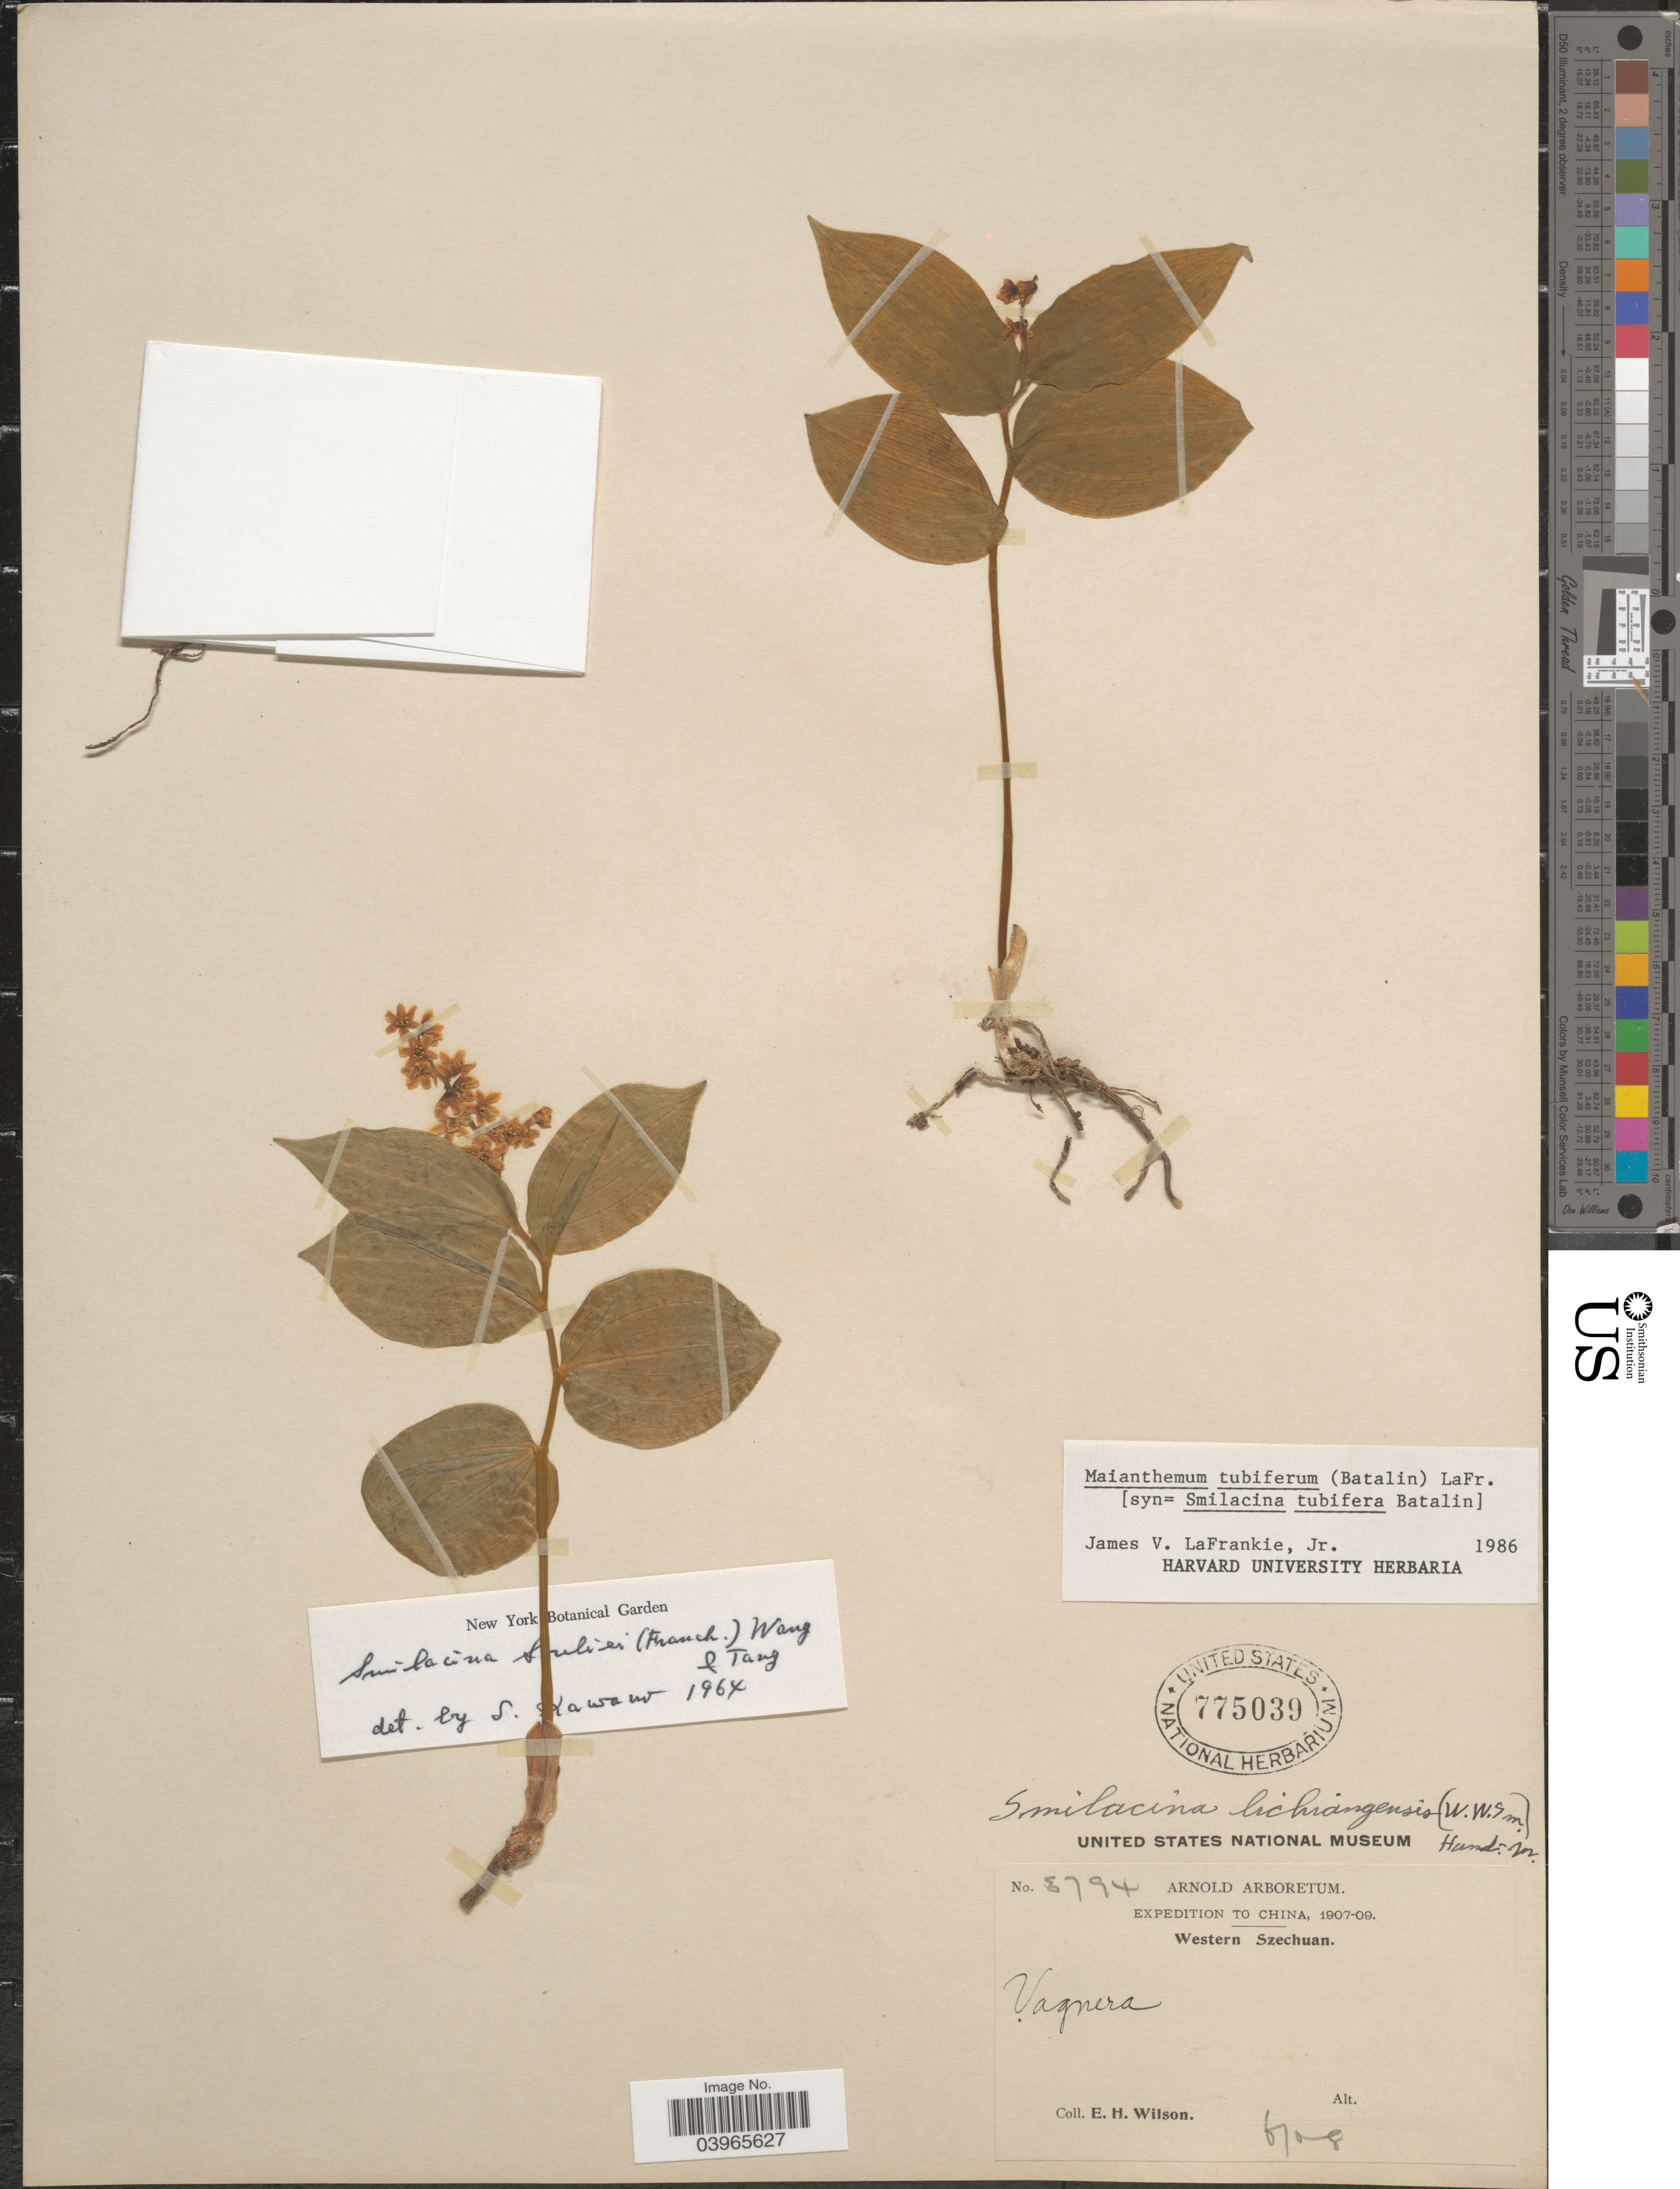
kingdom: Plantae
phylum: Tracheophyta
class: Liliopsida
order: Asparagales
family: Asparagaceae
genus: Maianthemum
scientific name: Maianthemum tubiferum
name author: (Batalin) LaFrankie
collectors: E. Wilson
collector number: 5794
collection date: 1908-06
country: China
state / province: Sichuan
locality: Western Szechuan.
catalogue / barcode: US 775039